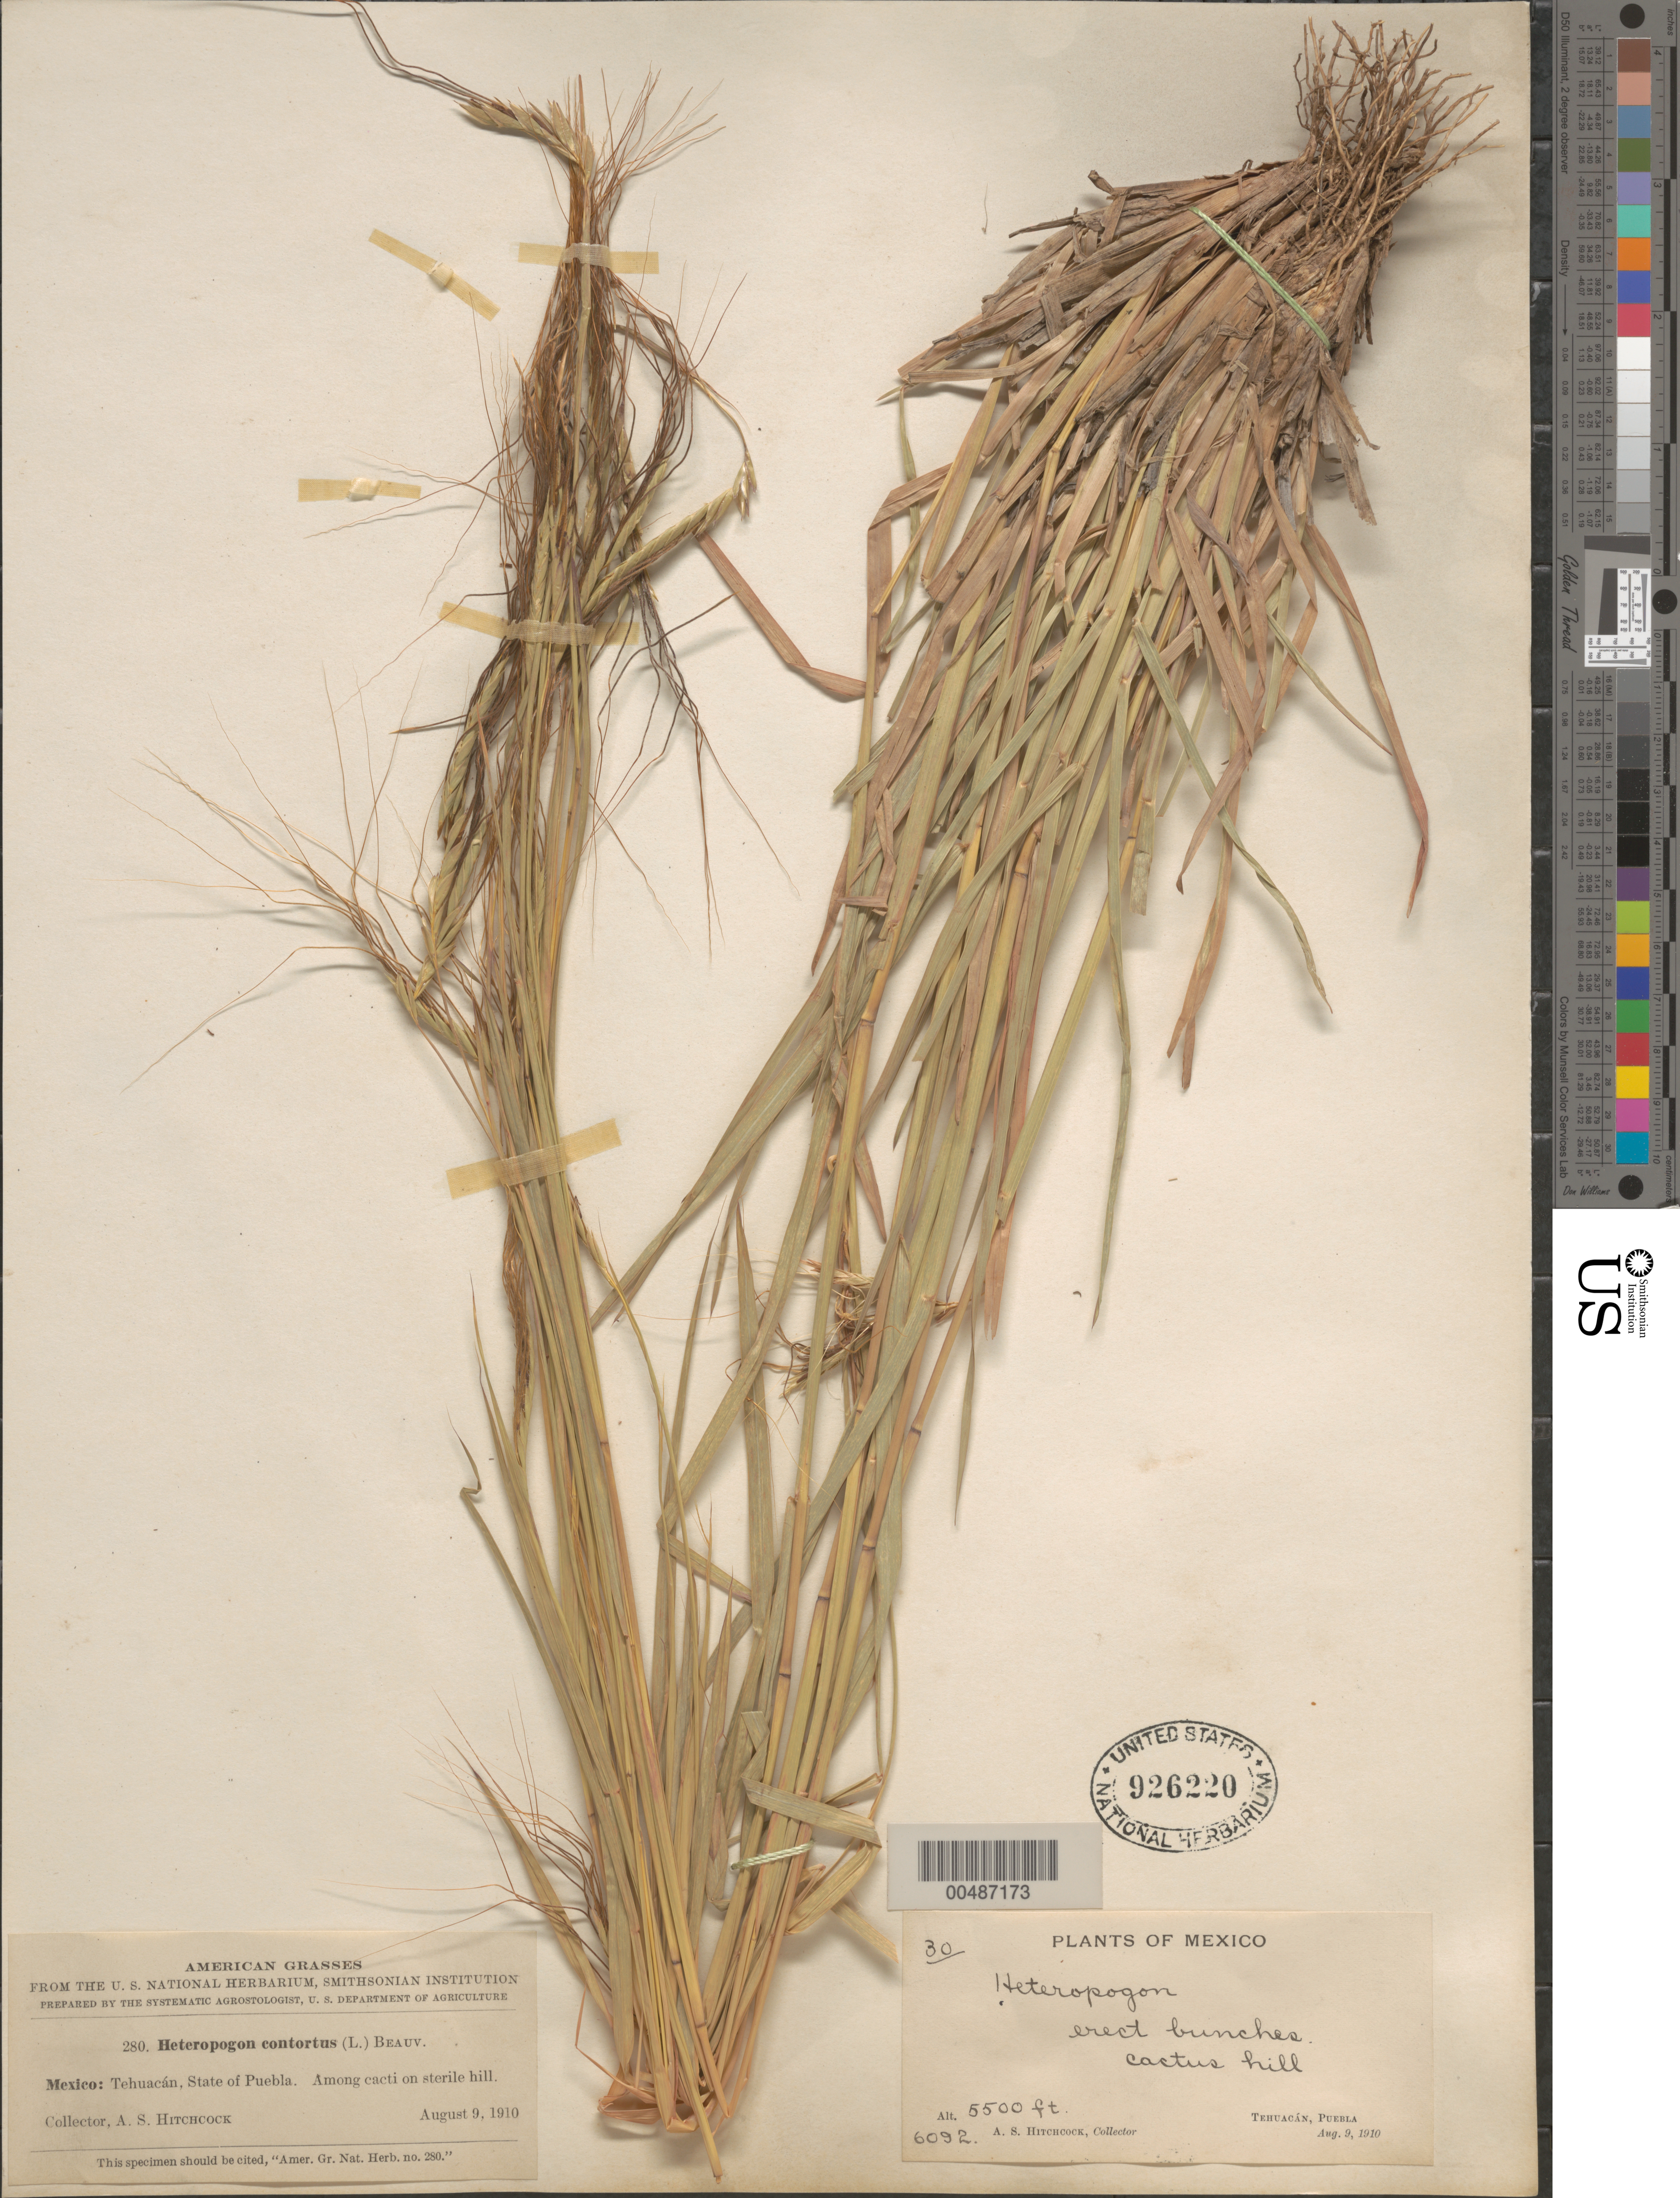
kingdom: Plantae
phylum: Tracheophyta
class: Liliopsida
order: Poales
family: Poaceae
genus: Heteropogon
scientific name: Heteropogon contortus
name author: (L.) P. Beauv. ex Roem. & Schult.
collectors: A. S. Hitchcock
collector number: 6092 (30)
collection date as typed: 9 Aug 1910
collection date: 1910-08-09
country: Mexico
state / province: Puebla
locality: Tehuac n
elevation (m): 1676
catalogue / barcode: US 926220